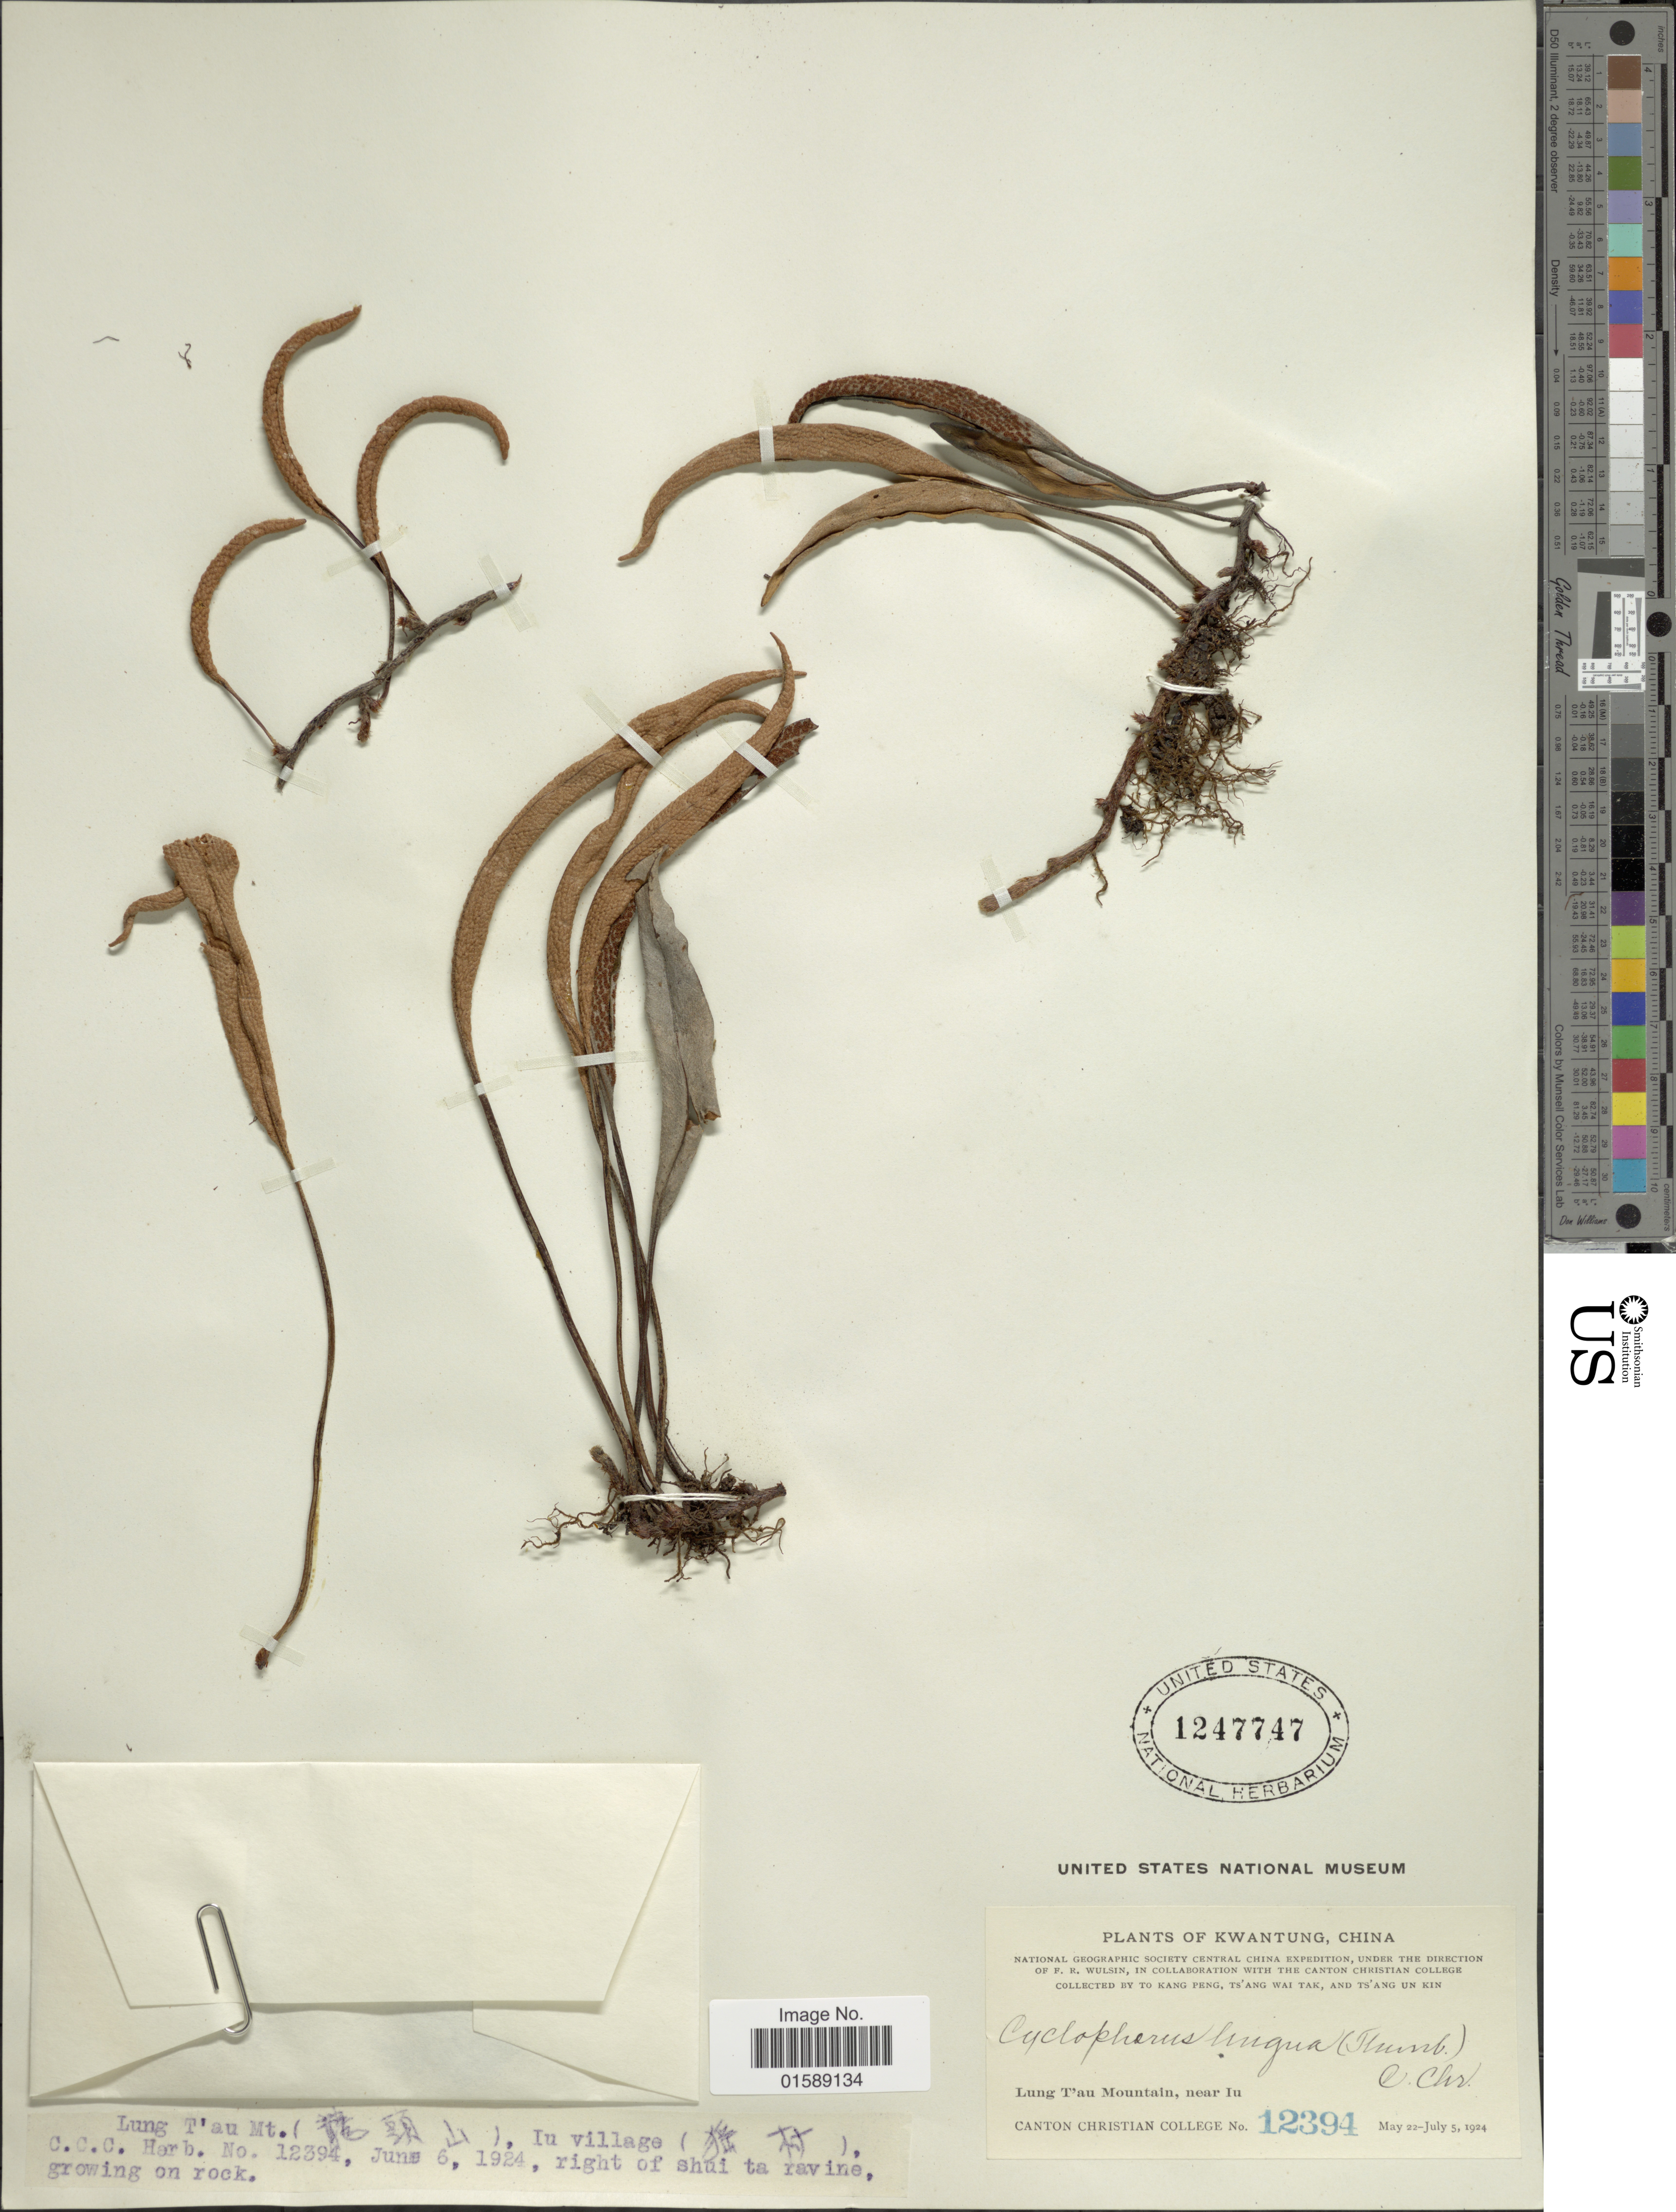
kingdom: Plantae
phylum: Tracheophyta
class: Polypodiopsida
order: Polypodiales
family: Polypodiaceae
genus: Pyrrosia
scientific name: Pyrrosia lingua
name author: (Thurb.) Farw.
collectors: Canton Christian College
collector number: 12394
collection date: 1924-06-06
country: China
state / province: Guangdong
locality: Kwantung. Lung T'au Mountain, near Iu village. right of shui ta ravine, growing on rock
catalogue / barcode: US 1247747